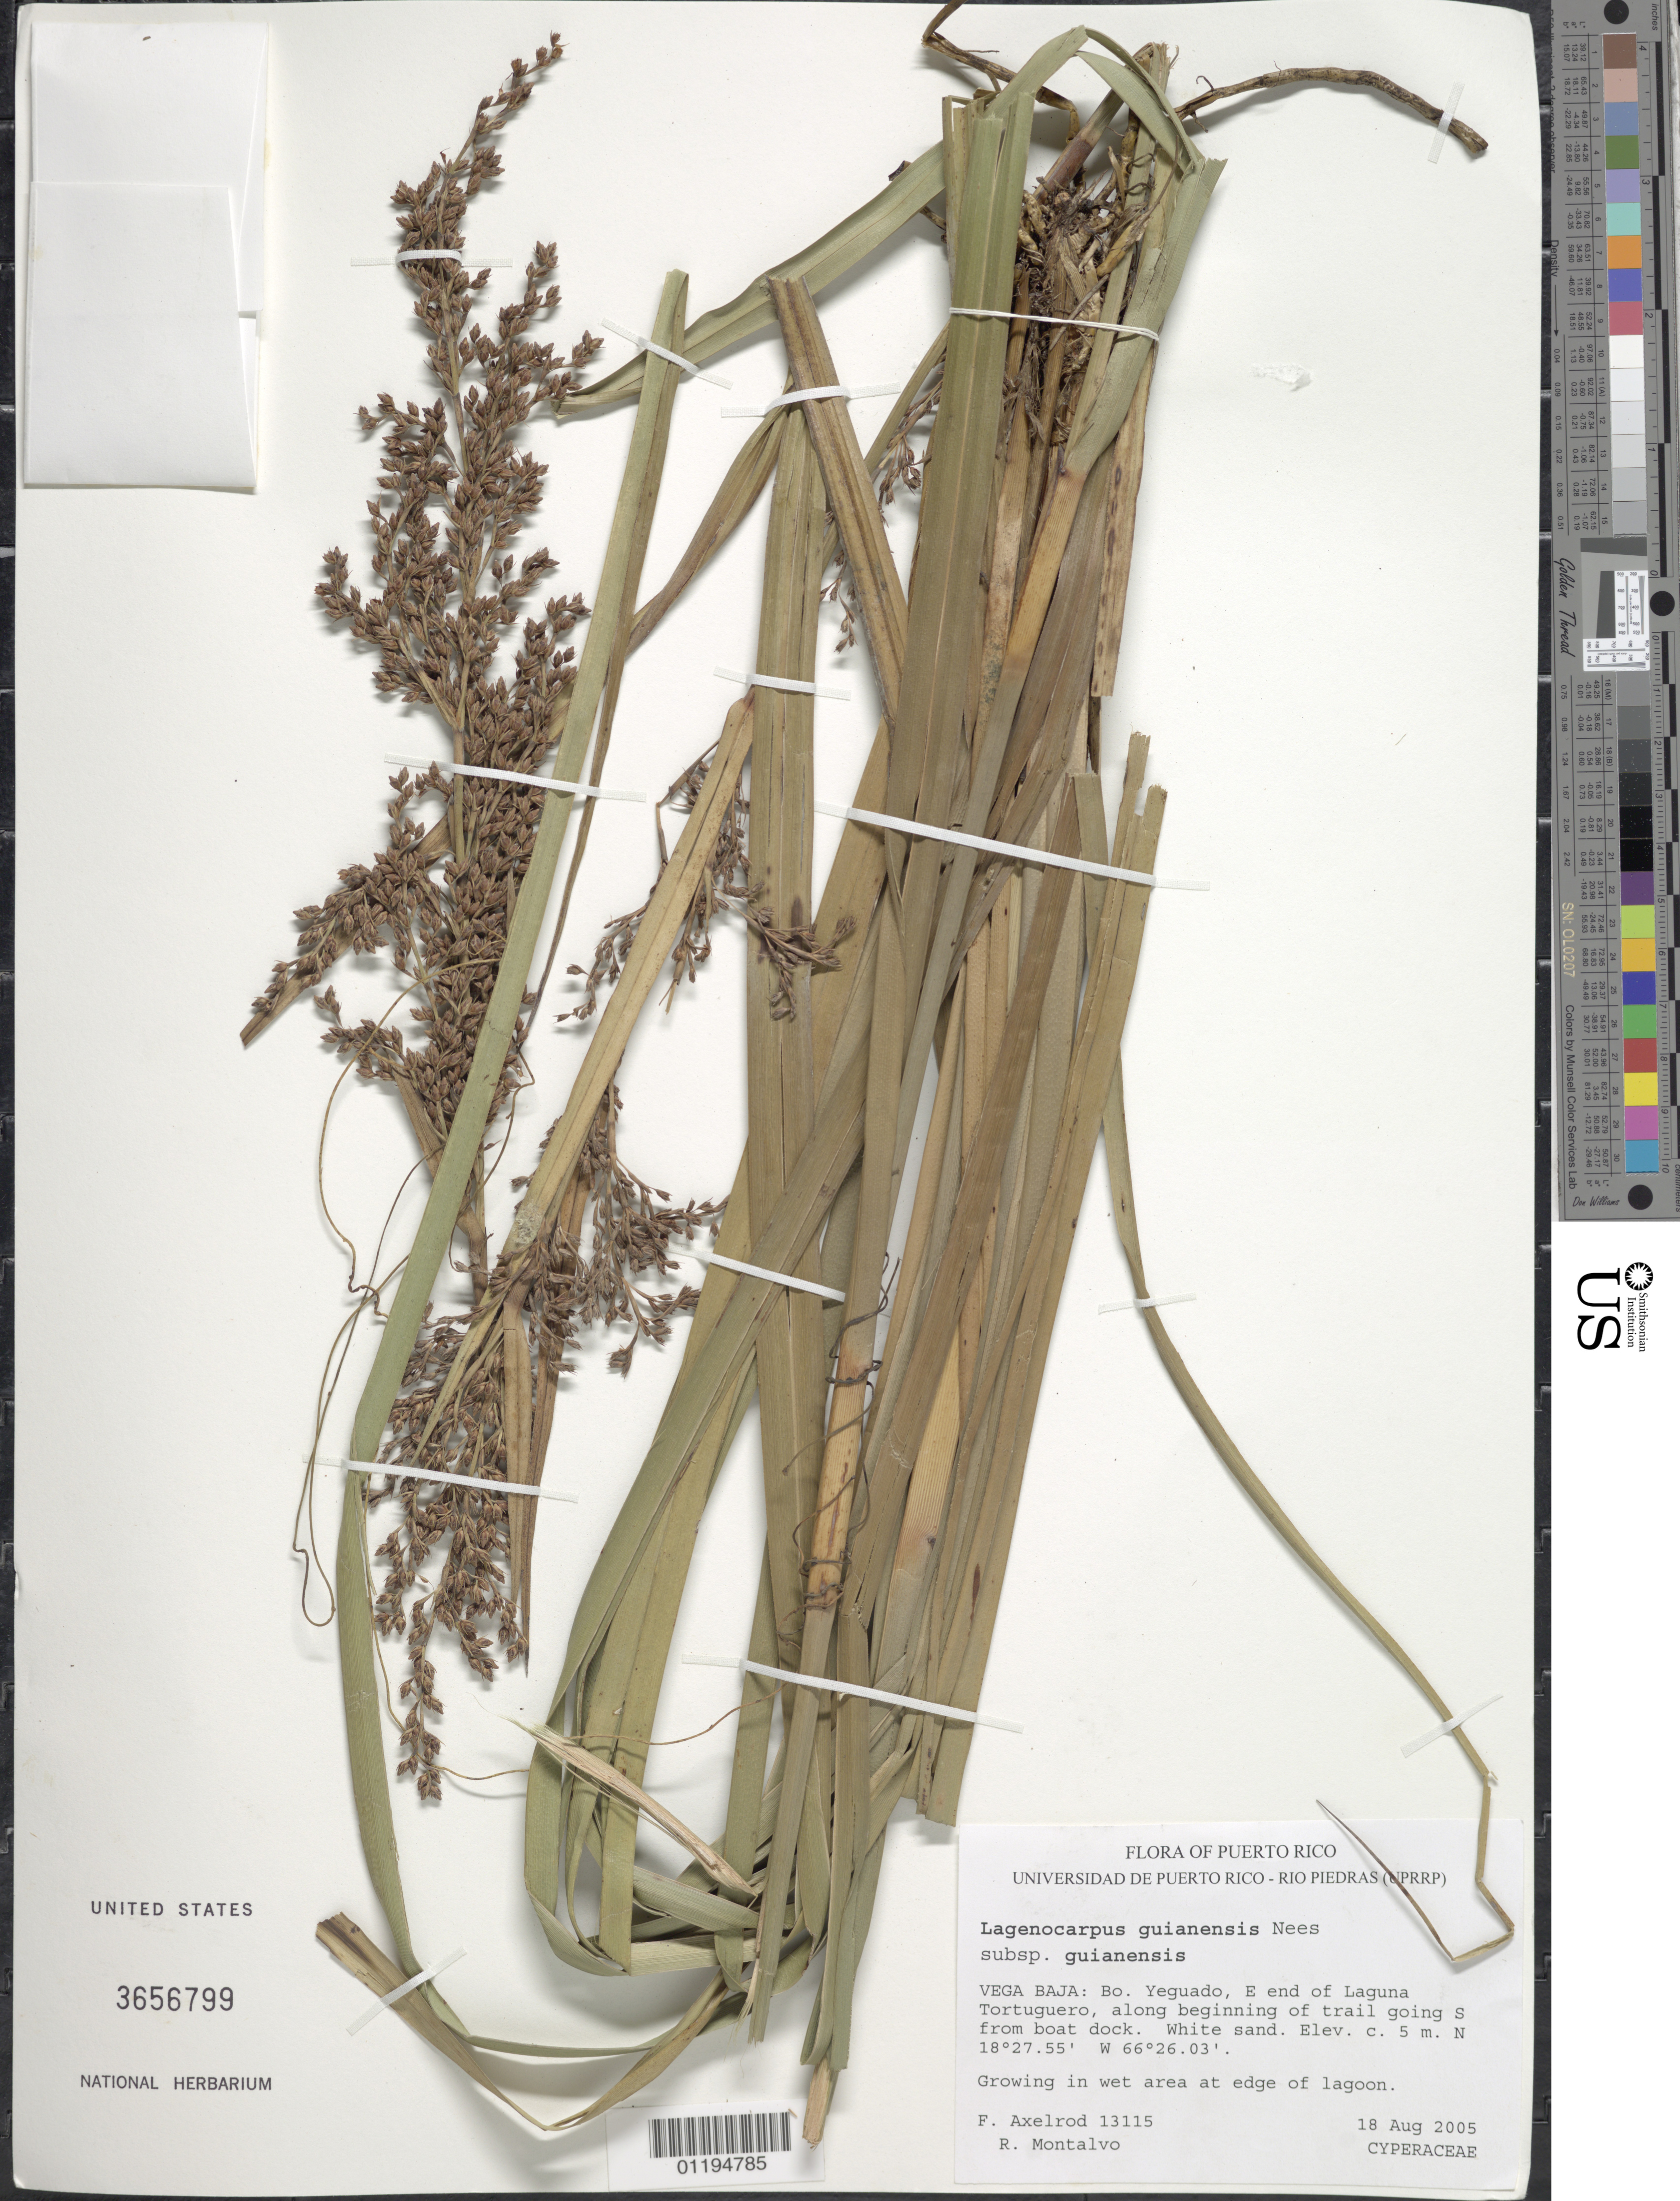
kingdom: Plantae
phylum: Tracheophyta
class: Liliopsida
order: Poales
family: Cyperaceae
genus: Lagenocarpus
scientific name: Lagenocarpus guianensis subsp. guianensis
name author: Nees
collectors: F. S. Axelrod & R. Montalvo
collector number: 13115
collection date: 2005-08-18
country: Puerto Rico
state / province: Vega Baja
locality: E end of Laguna Tortuguero, along beginning of trail going S from boat dock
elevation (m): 5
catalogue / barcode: US 3656799